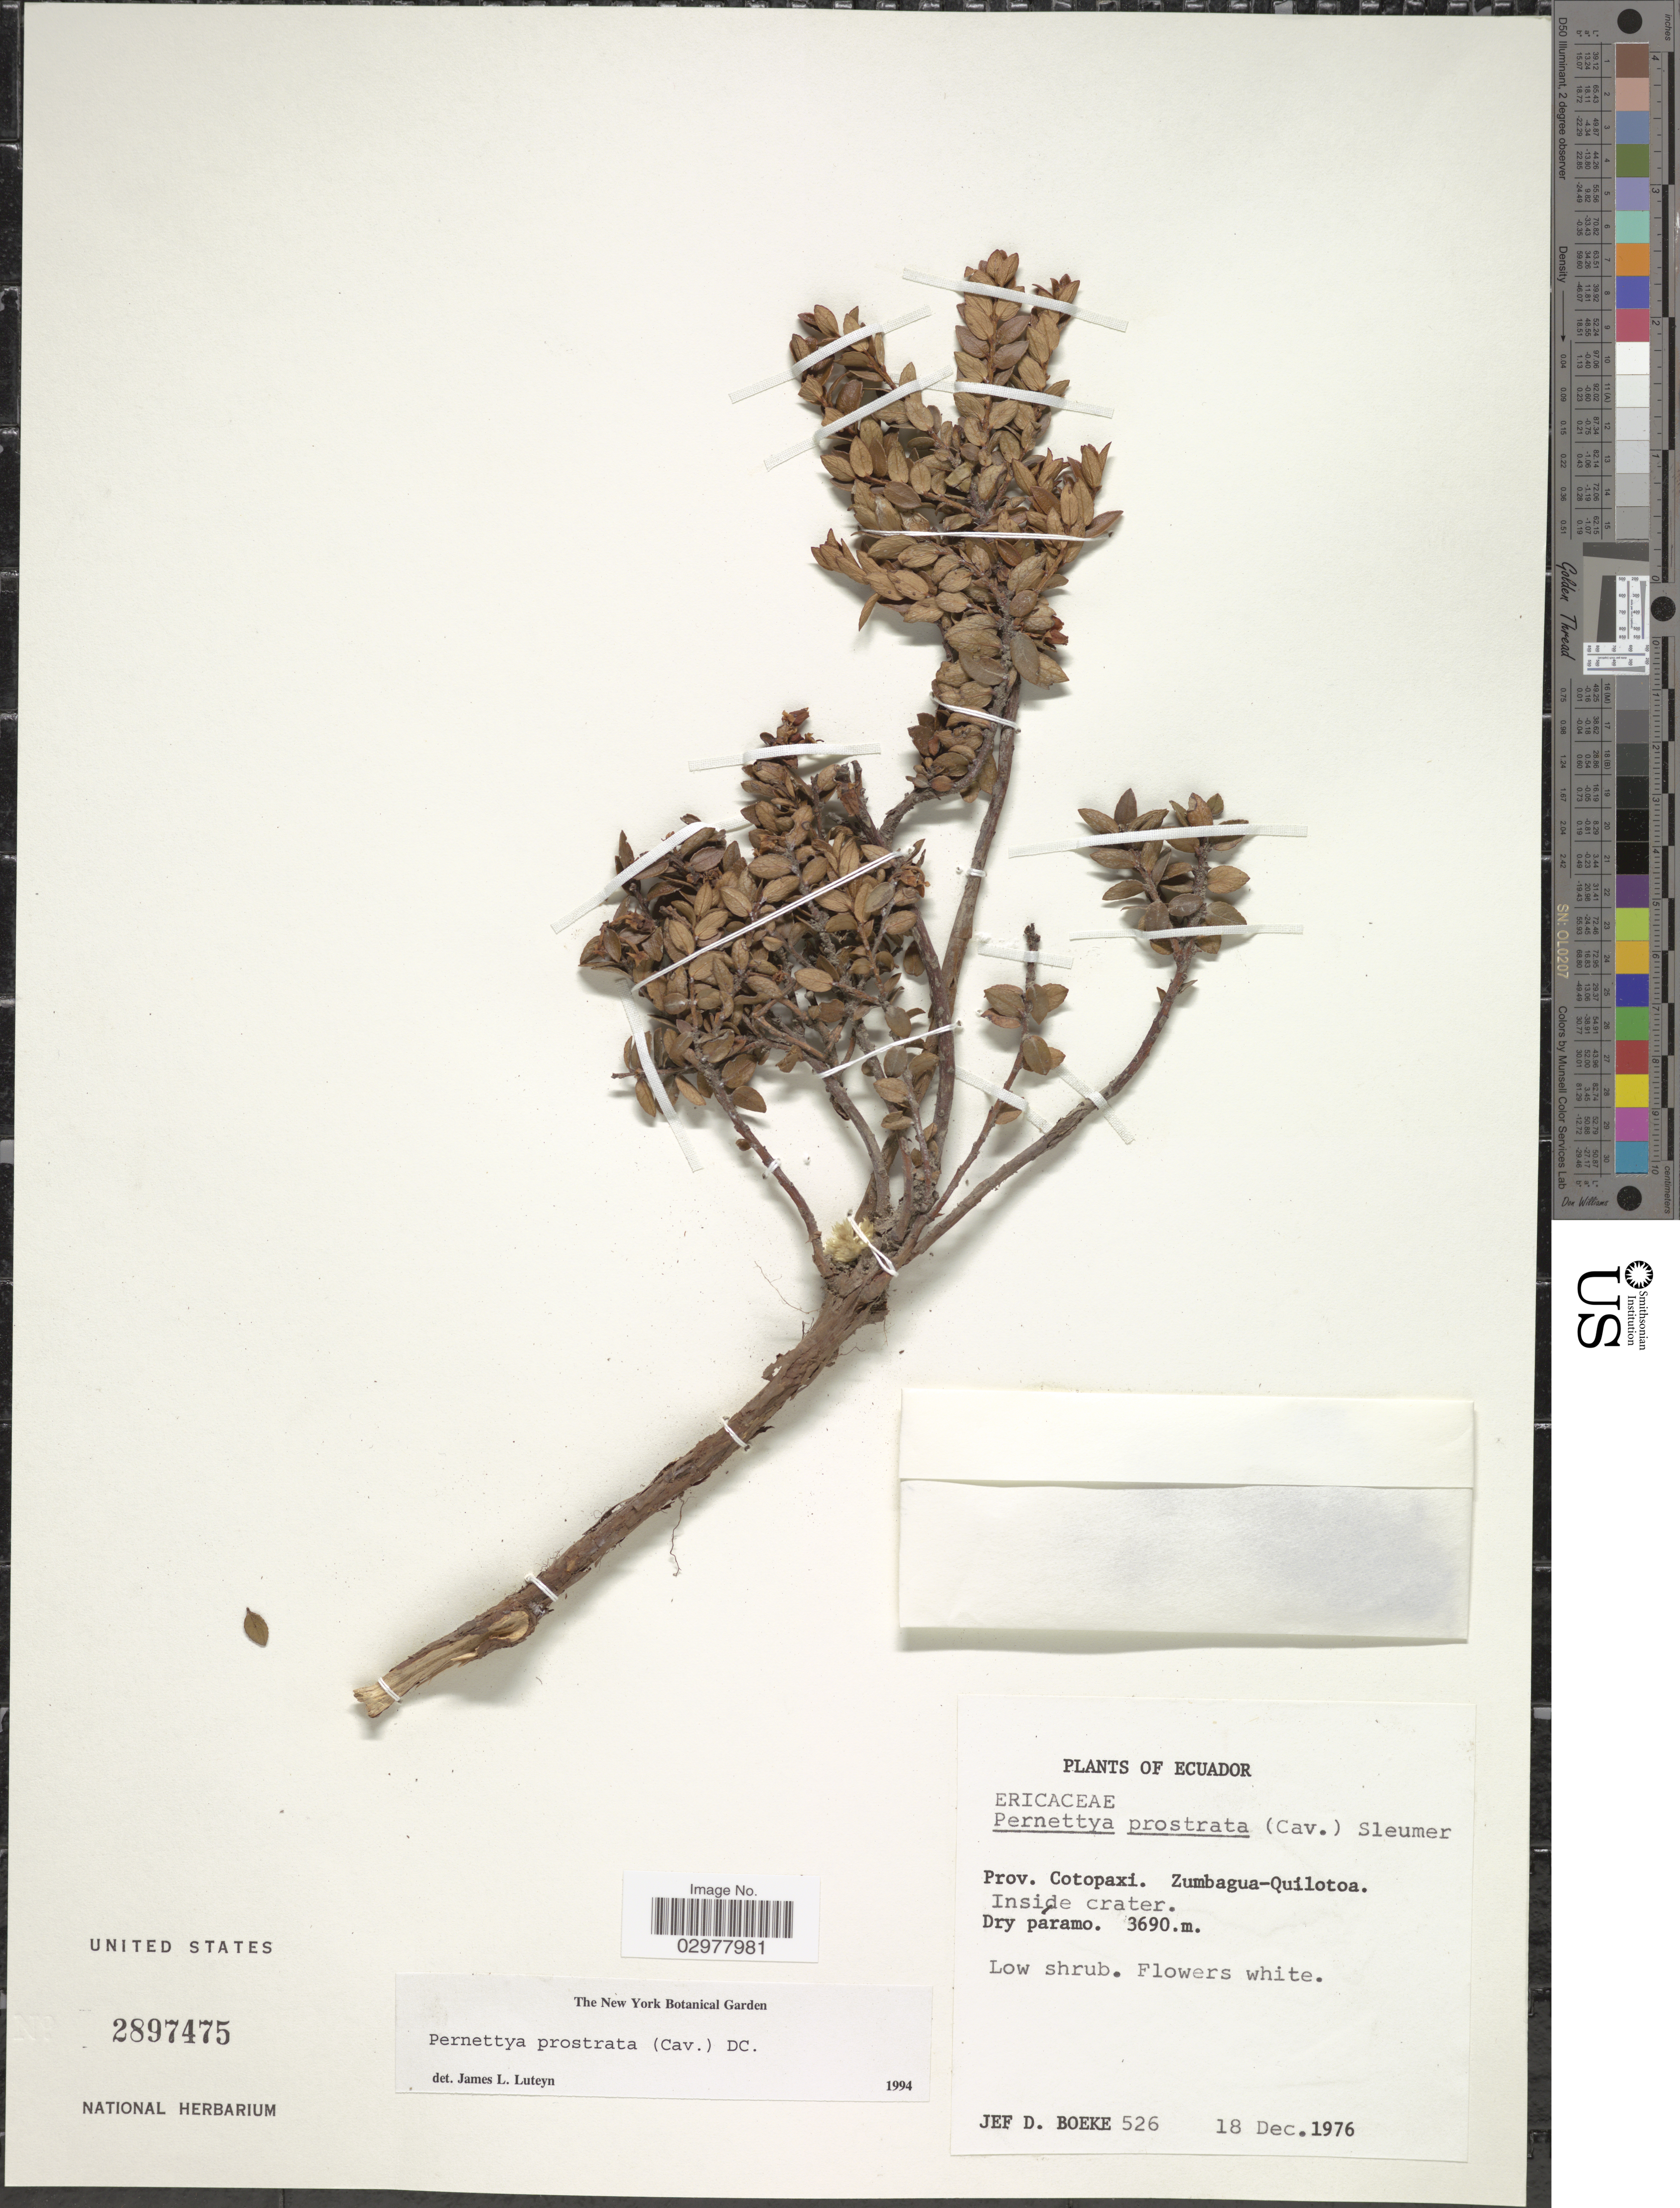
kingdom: Plantae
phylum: Tracheophyta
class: Magnoliopsida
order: Ericales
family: Ericaceae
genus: Pernettya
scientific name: Pernettya prostrata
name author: (Cav.) DC.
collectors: J. Boeke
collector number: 526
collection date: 1976-12-18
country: Ecuador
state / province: Cotopaxi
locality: Zumbagua-Quilotoa. Inside crater.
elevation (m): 3690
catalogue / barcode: US 2897475